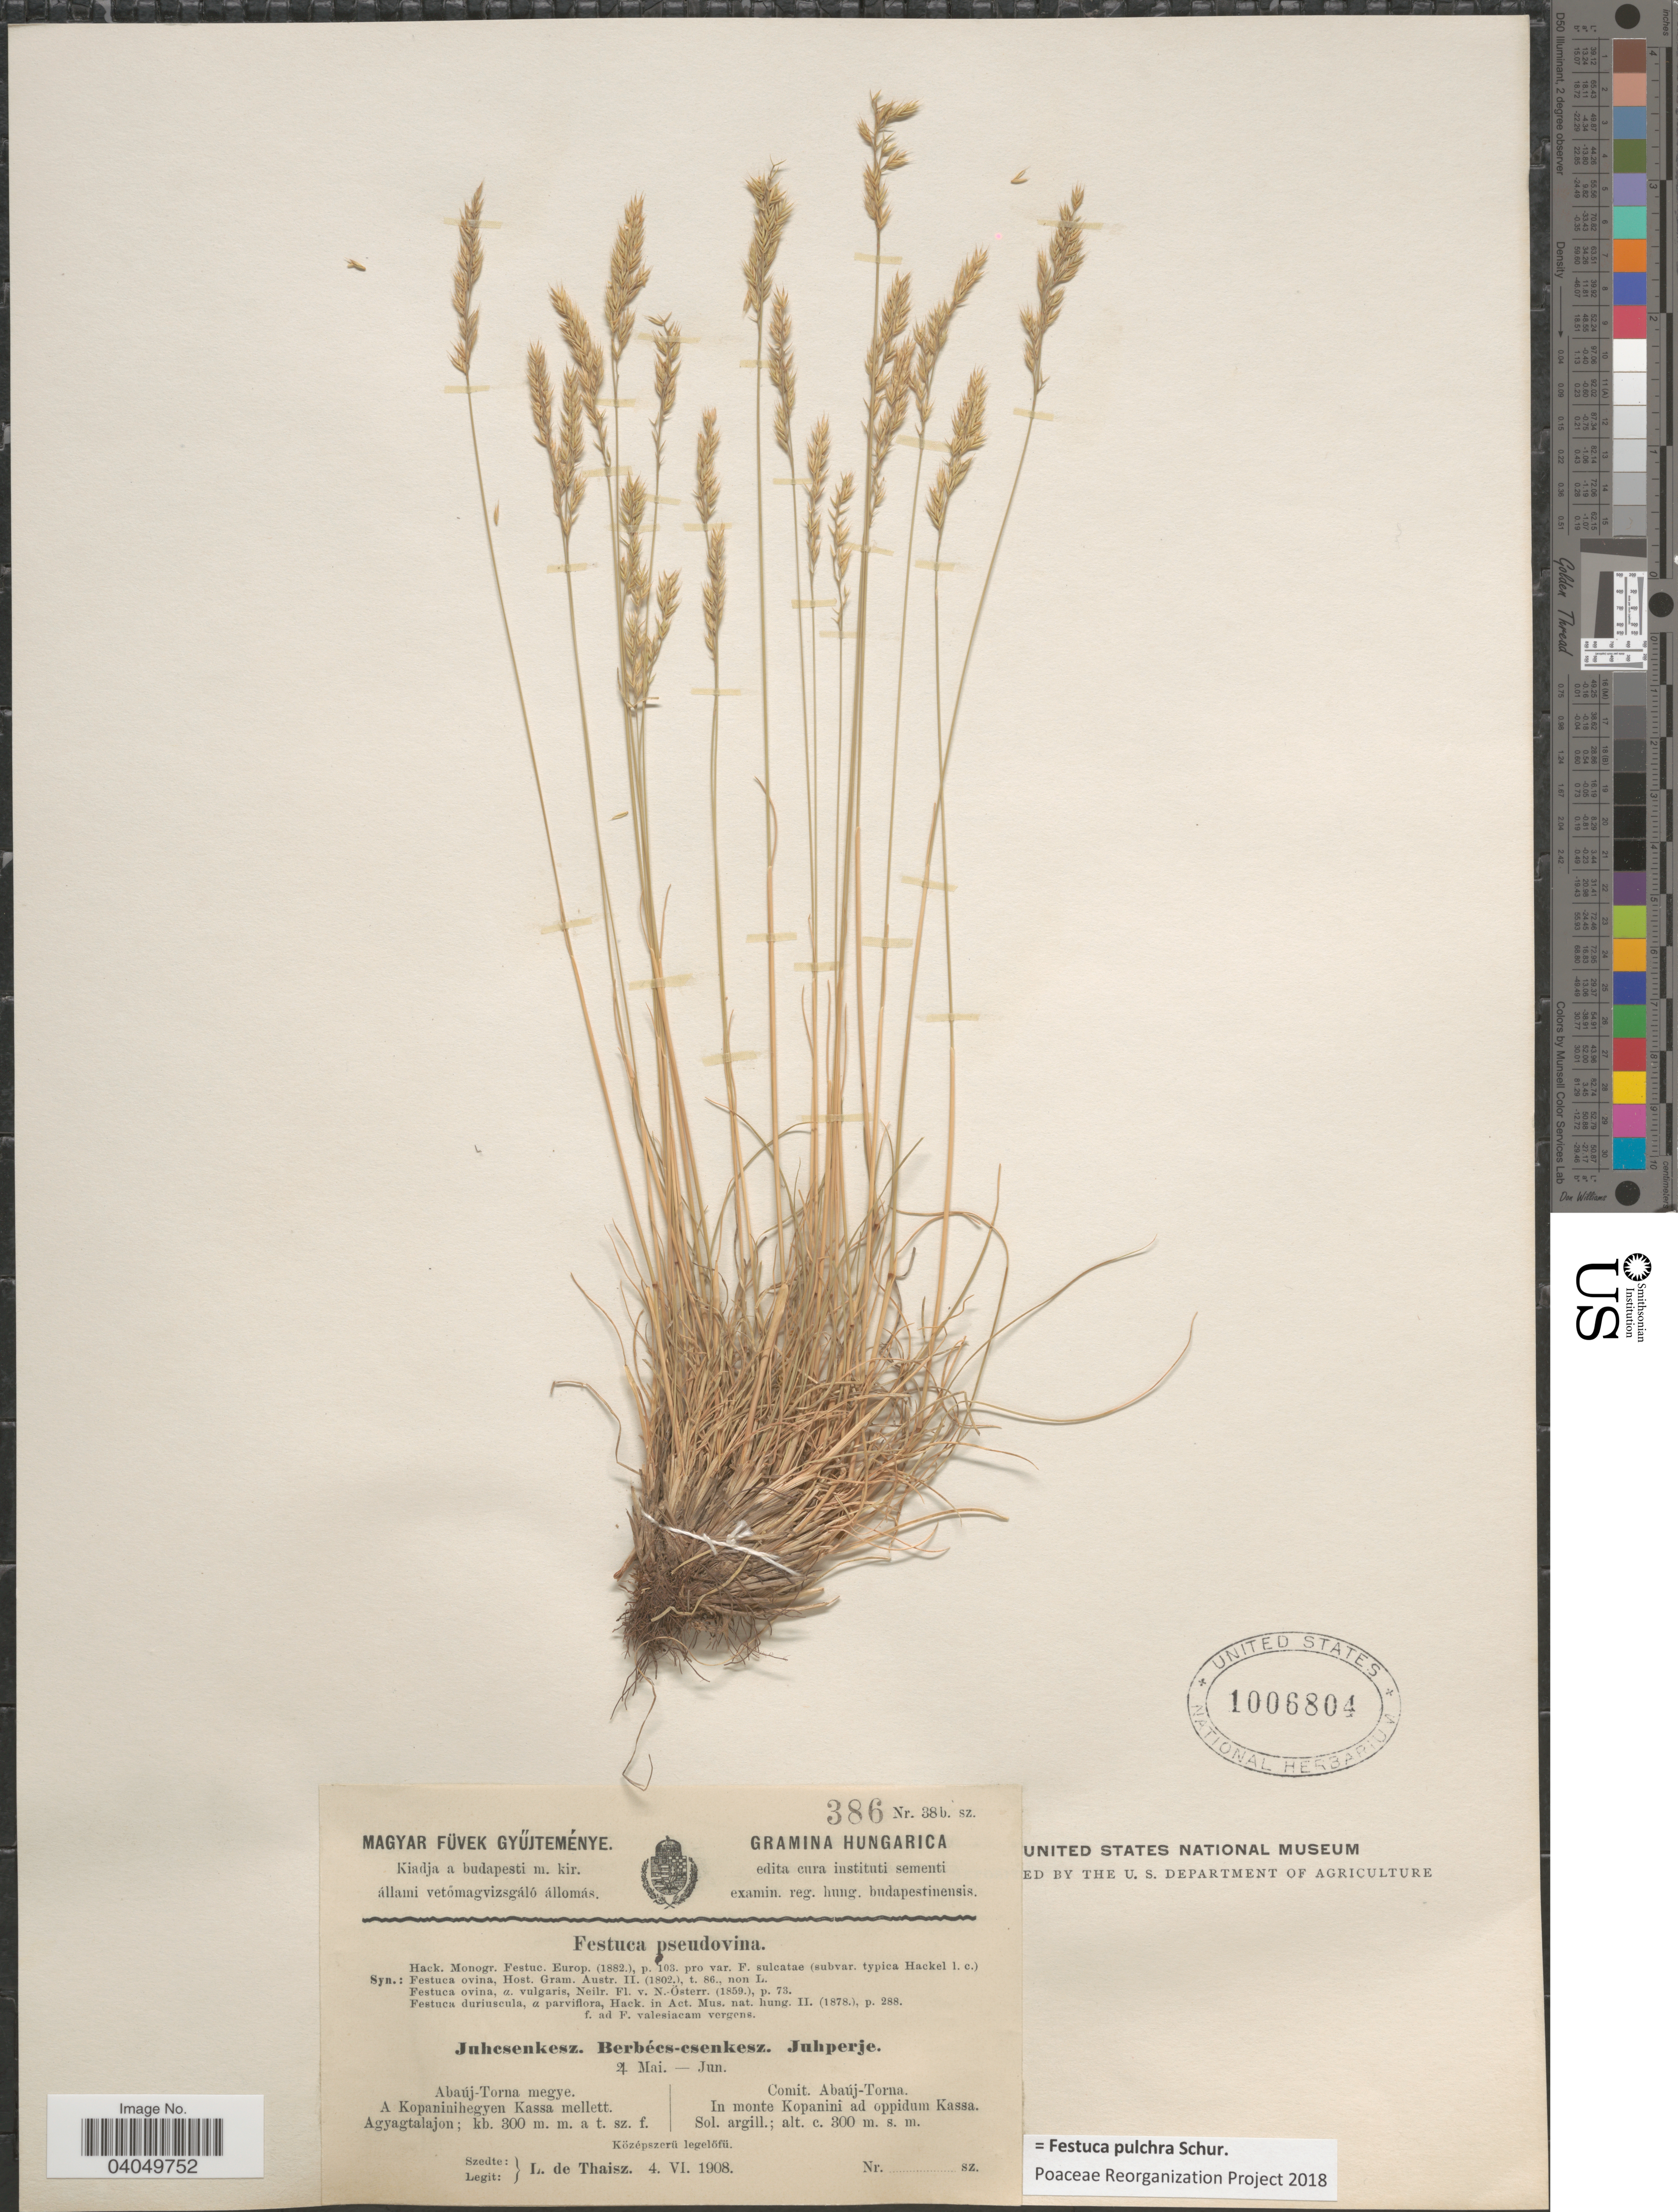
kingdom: Plantae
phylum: Tracheophyta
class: Liliopsida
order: Poales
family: Poaceae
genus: Festuca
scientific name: Festuca pulchra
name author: Schur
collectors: L. Thaisz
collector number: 38b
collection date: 1908-06-04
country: Hungary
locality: Comit. Abaúj-Torna. In monte Kopanini ad oppidum Kassa.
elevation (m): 300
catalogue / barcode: US 1006804